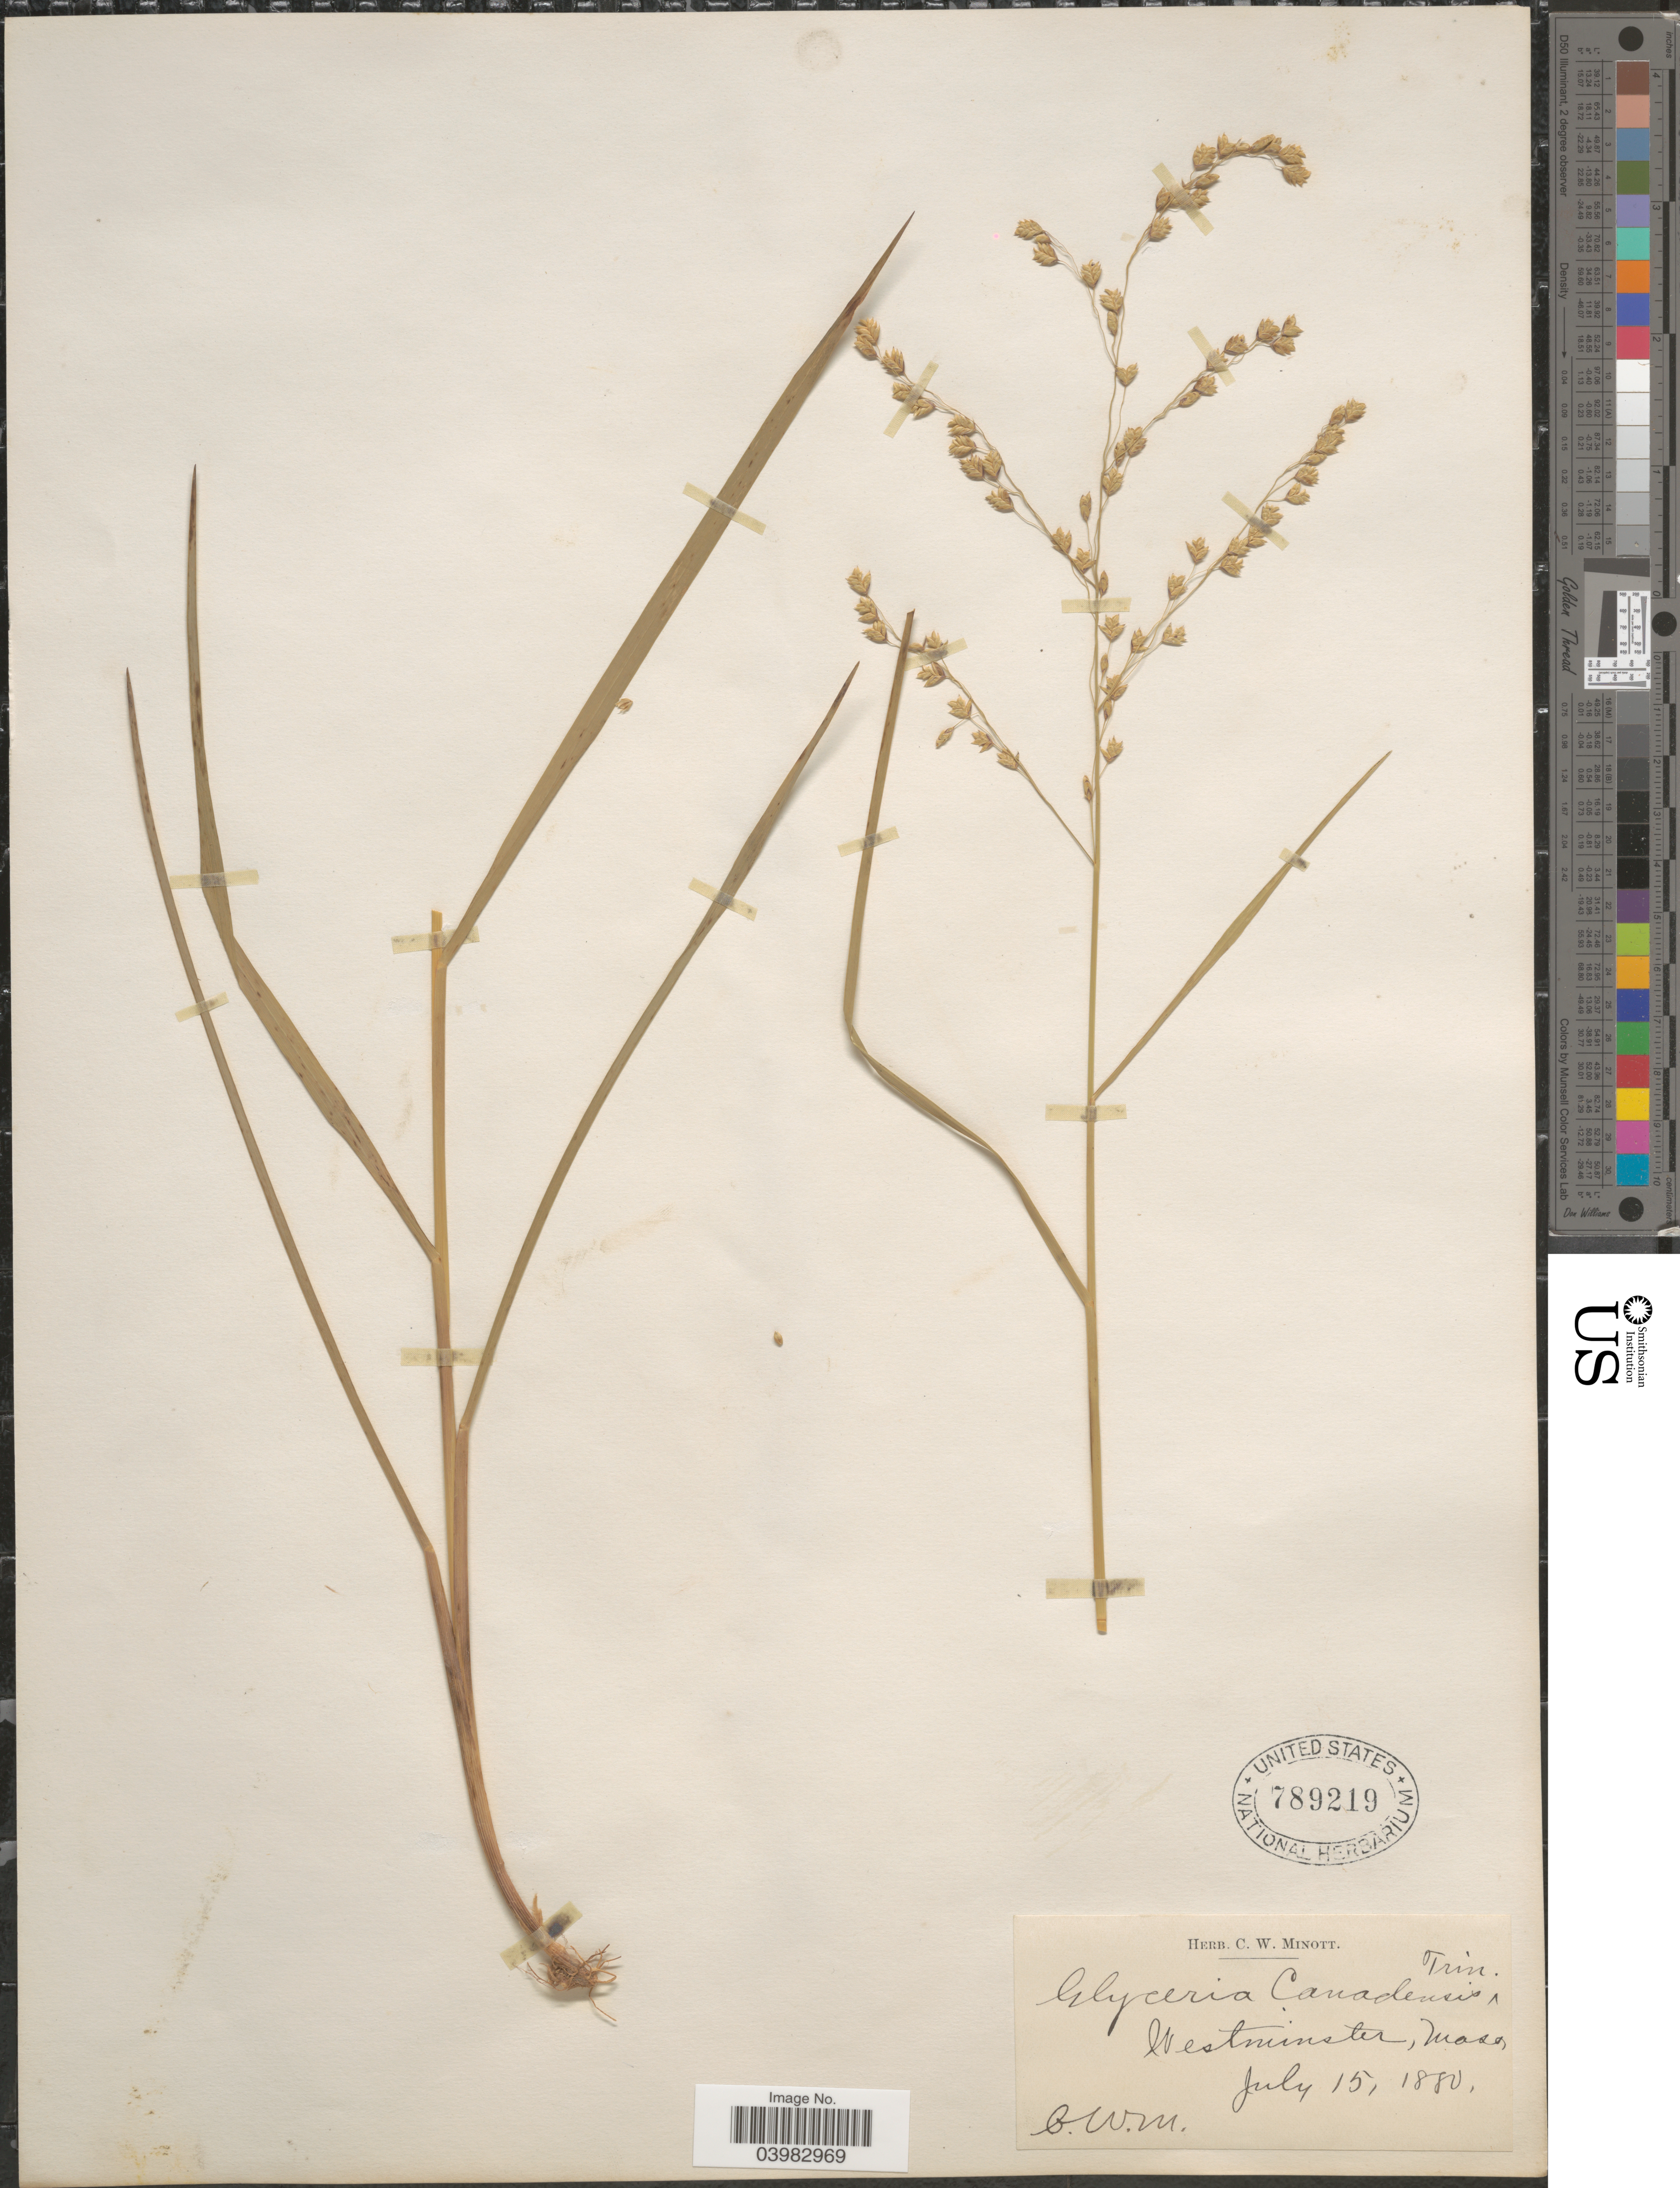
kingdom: Plantae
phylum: Tracheophyta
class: Liliopsida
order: Poales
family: Poaceae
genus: Glyceria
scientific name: Glyceria canadensis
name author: (Michx.) Trin.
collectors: C. Minott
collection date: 1880-07-15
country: United States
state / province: Massachusetts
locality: Westminster.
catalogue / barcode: US 789219